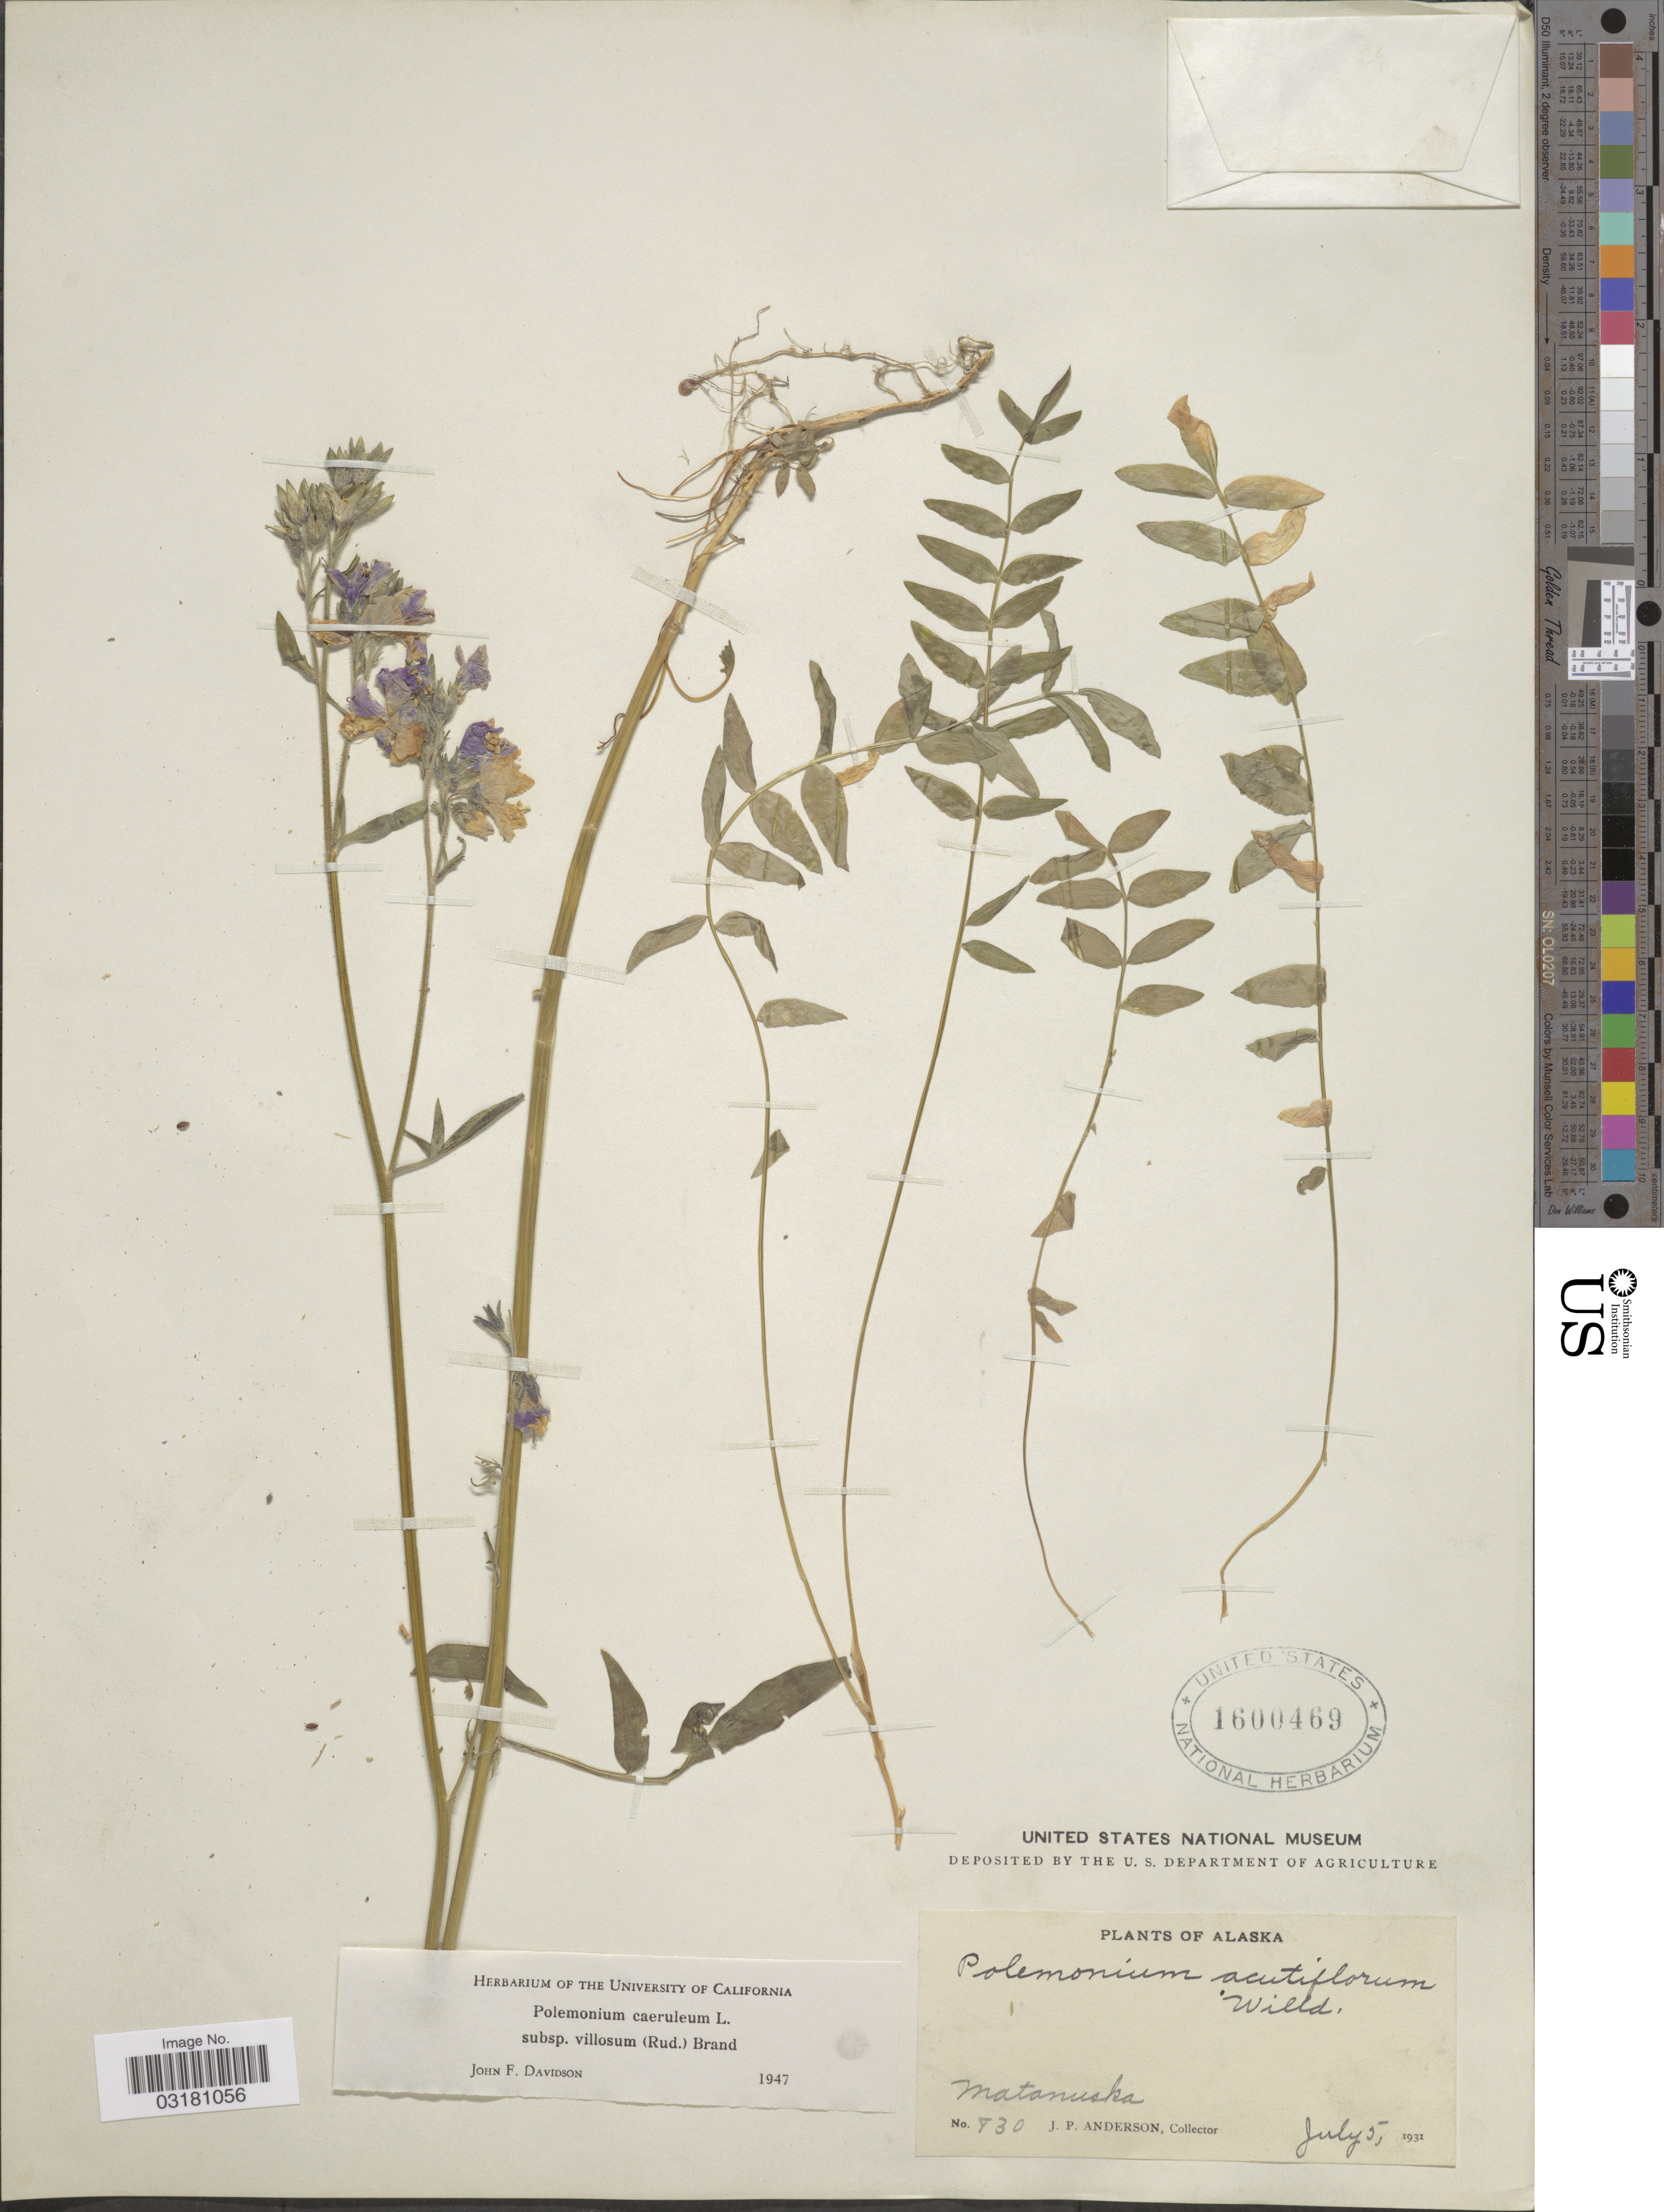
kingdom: Plantae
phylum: Tracheophyta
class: Magnoliopsida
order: Ericales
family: Polemoniaceae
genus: Polemonium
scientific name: Polemonium caeruleum var. villosum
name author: (Rudolph ex Georgi) Brand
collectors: J. P. Anderson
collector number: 730*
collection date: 1931-07-05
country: United States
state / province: Alaska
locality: Matanuska.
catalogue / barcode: US 1600469